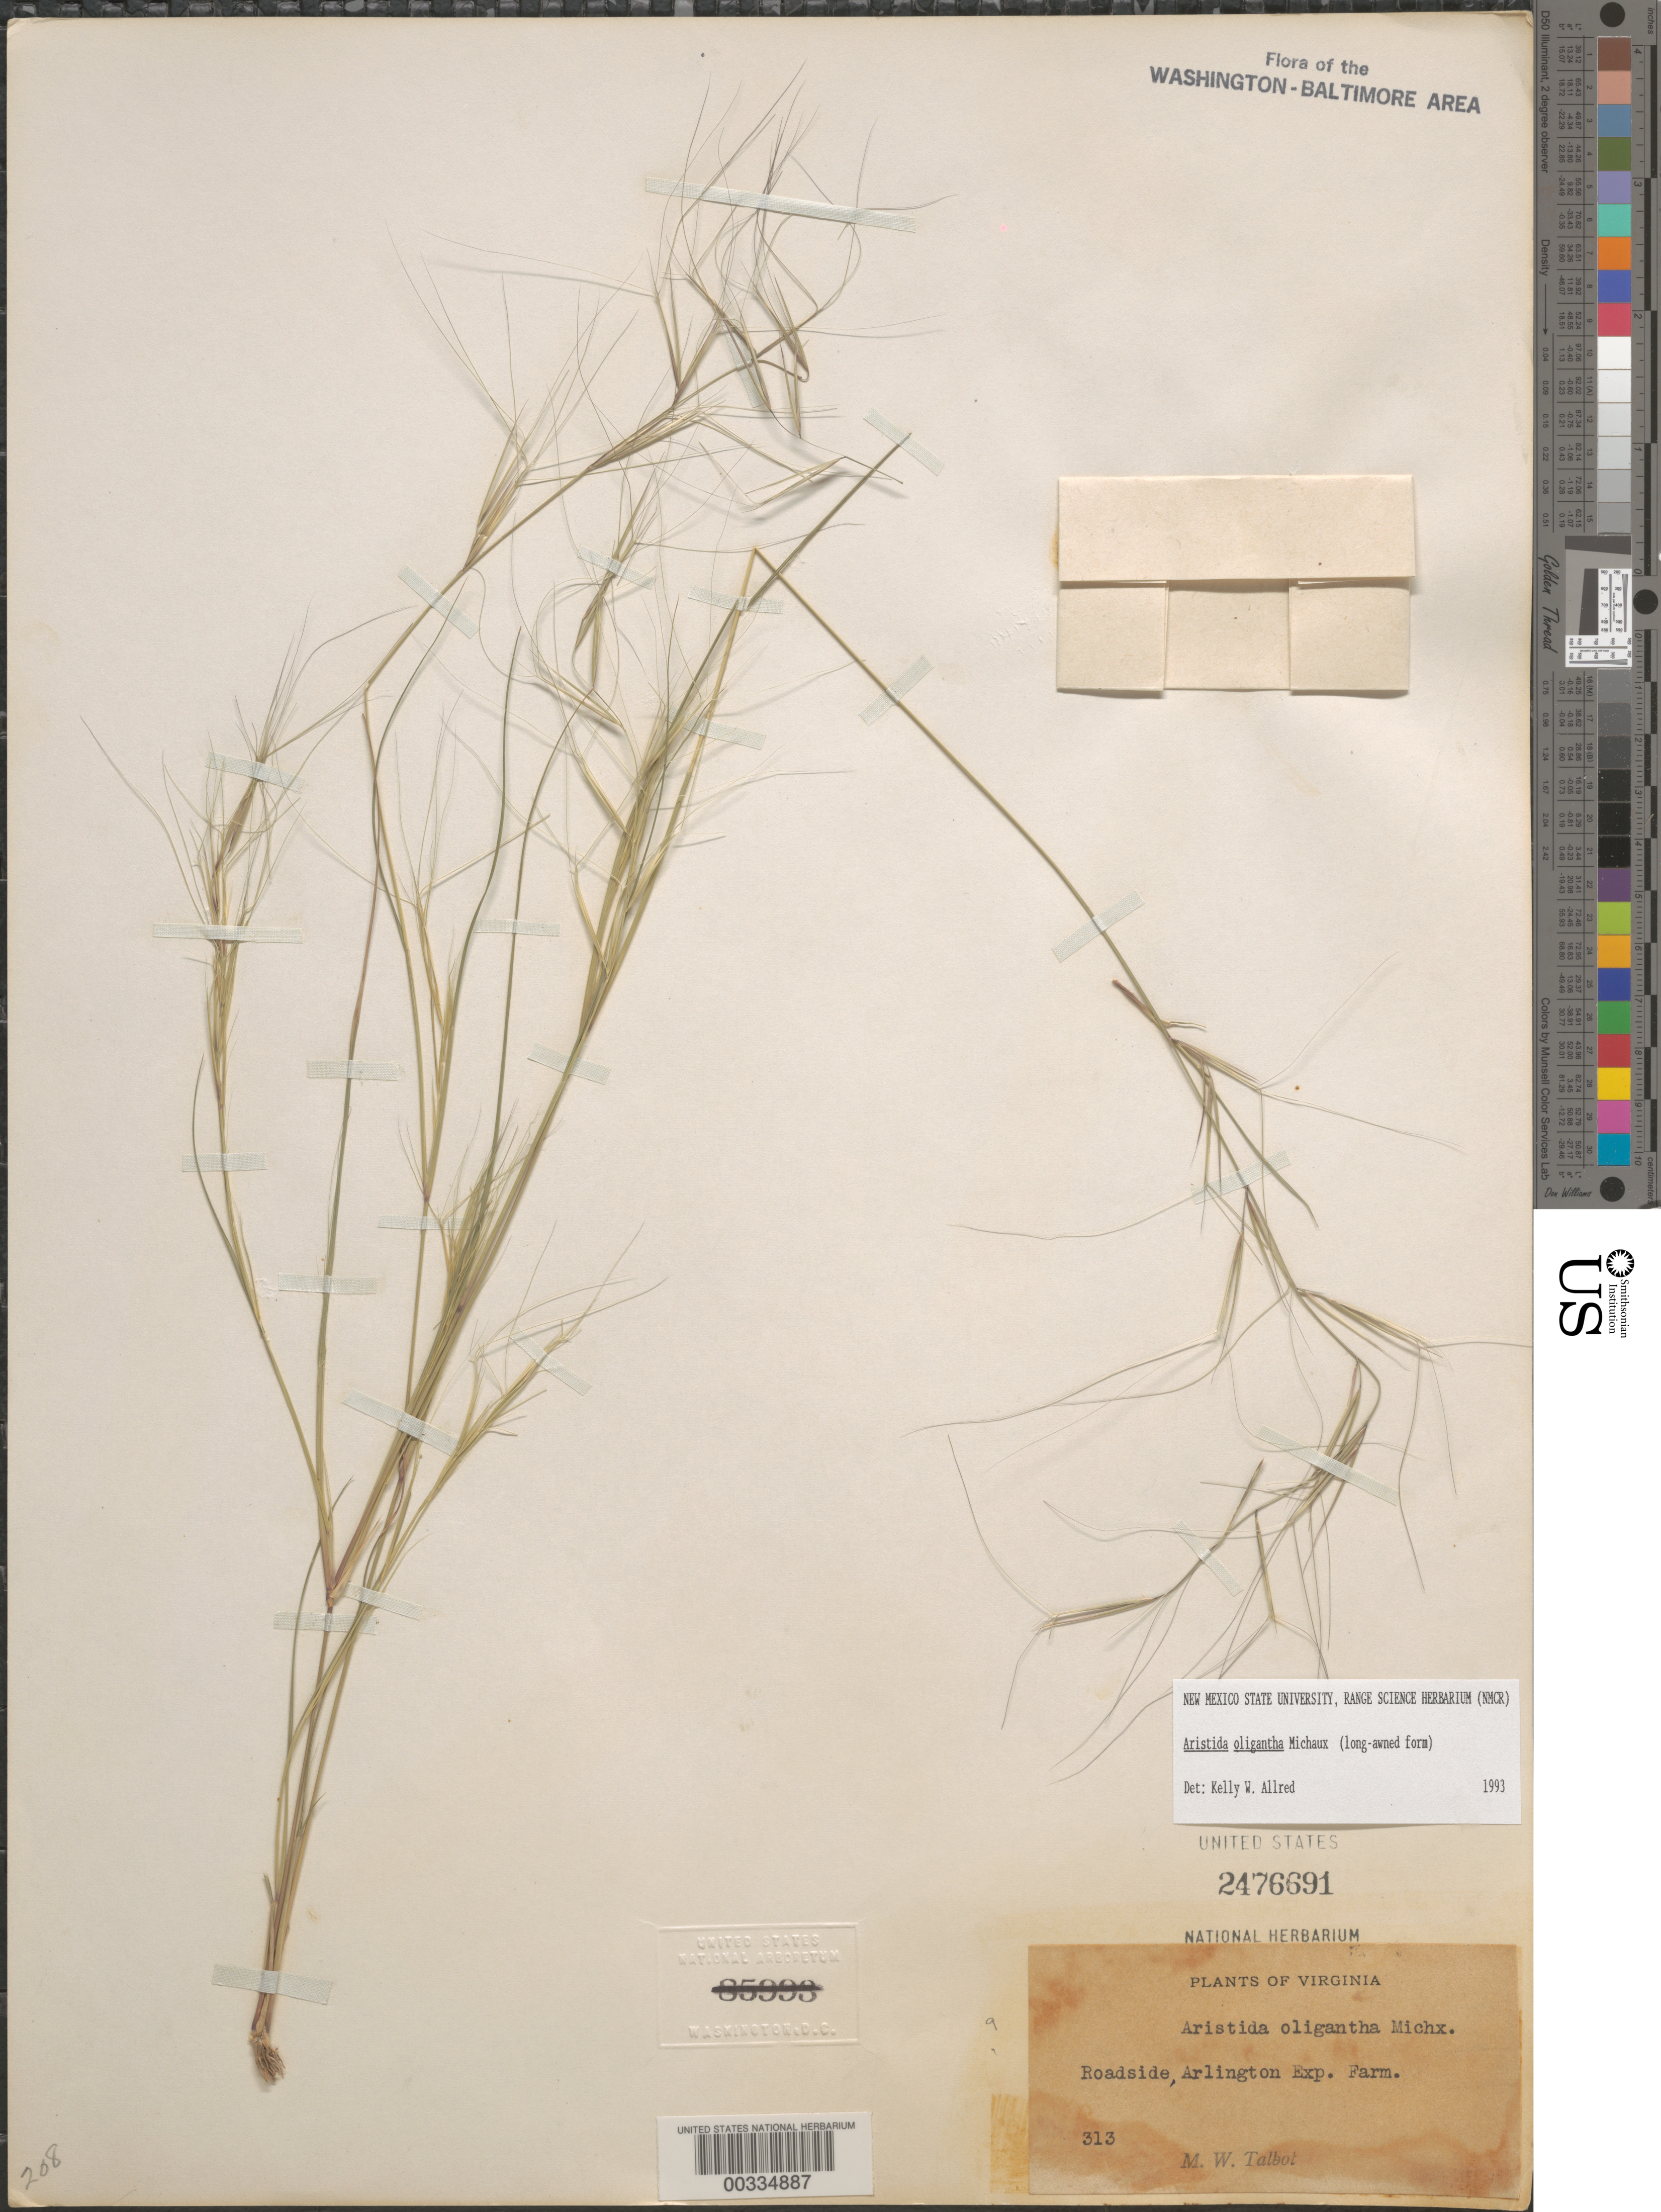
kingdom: Plantae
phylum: Tracheophyta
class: Liliopsida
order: Poales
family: Poaceae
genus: Aristida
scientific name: Aristida oligantha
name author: Michx.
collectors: M. Talbot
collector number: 313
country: United States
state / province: Virginia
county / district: Arlington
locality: Arlington Exp. Farm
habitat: Roadside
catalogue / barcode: US 2476691